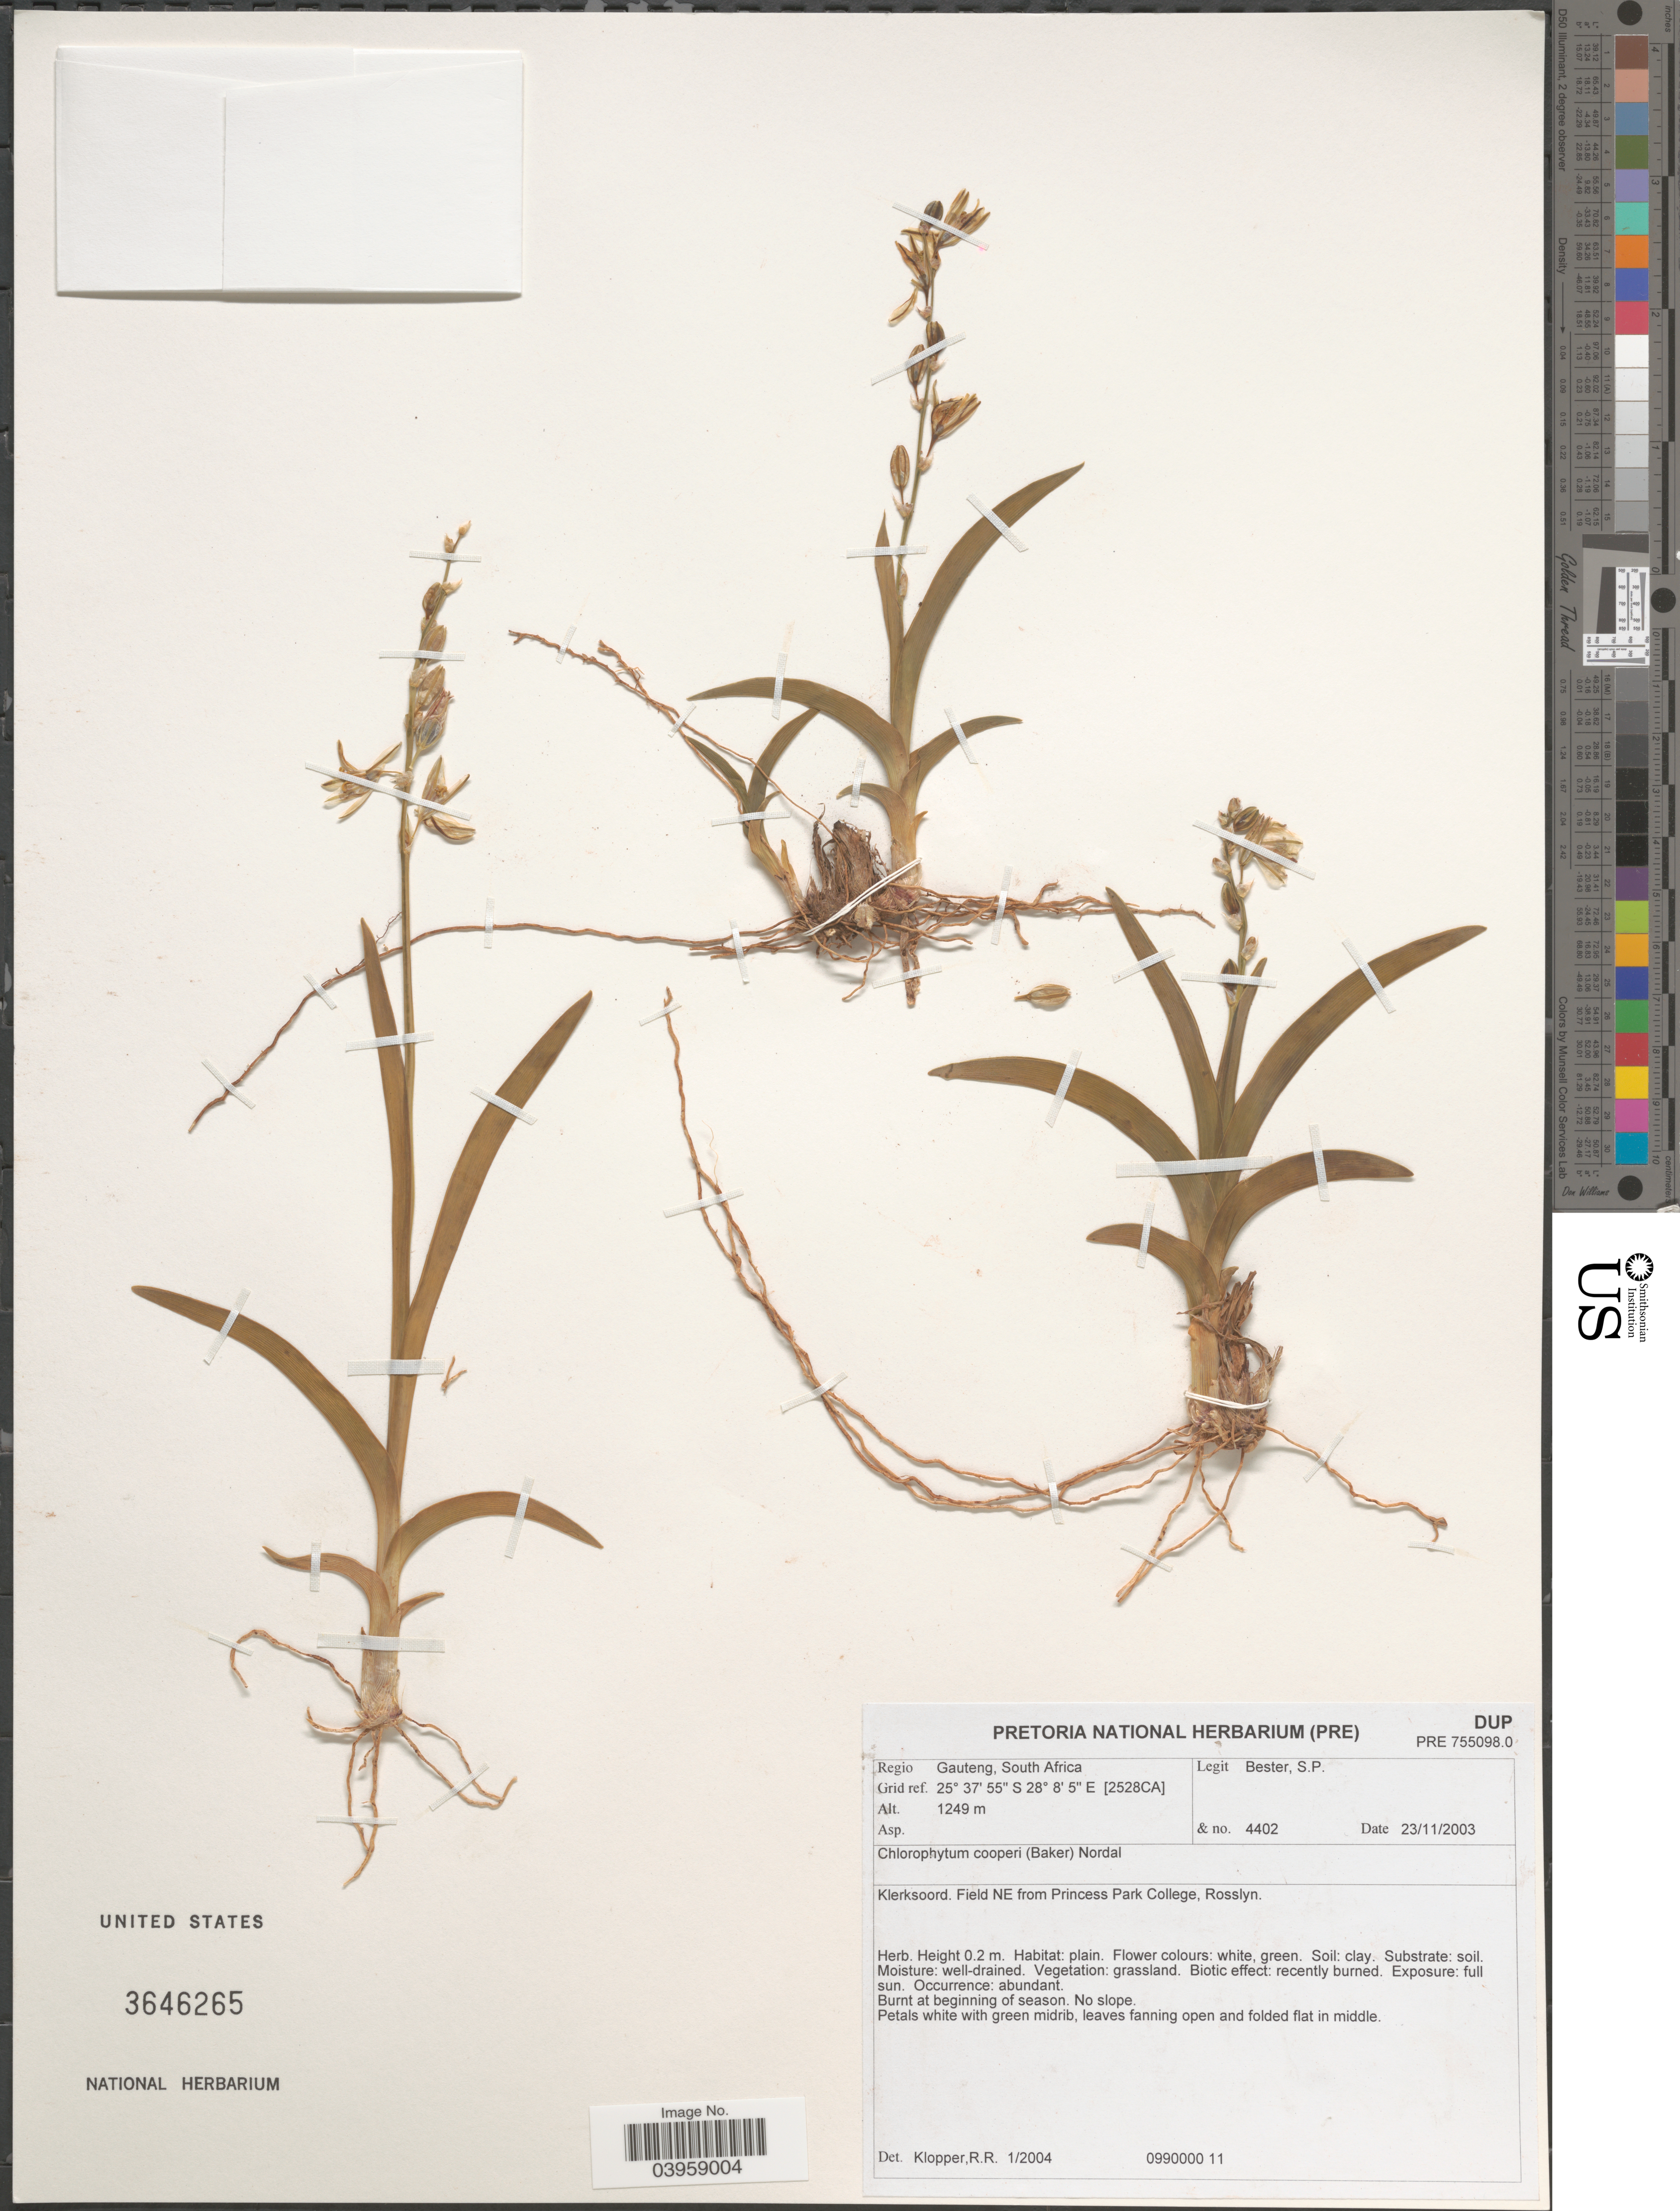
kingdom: Plantae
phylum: Tracheophyta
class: Liliopsida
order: Asparagales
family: Asparagaceae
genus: Chlorophytum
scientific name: Chlorophytum cooperi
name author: (Baker) Nordal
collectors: S. Bester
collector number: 4402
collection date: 2003-11-23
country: South Africa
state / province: Gauteng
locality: Regio Gauteng, South Africa. Grid ref. [2528CA]. Klerksoord. Field NE from Princess Park College, Rosslyn.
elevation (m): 1249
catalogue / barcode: US 3646265